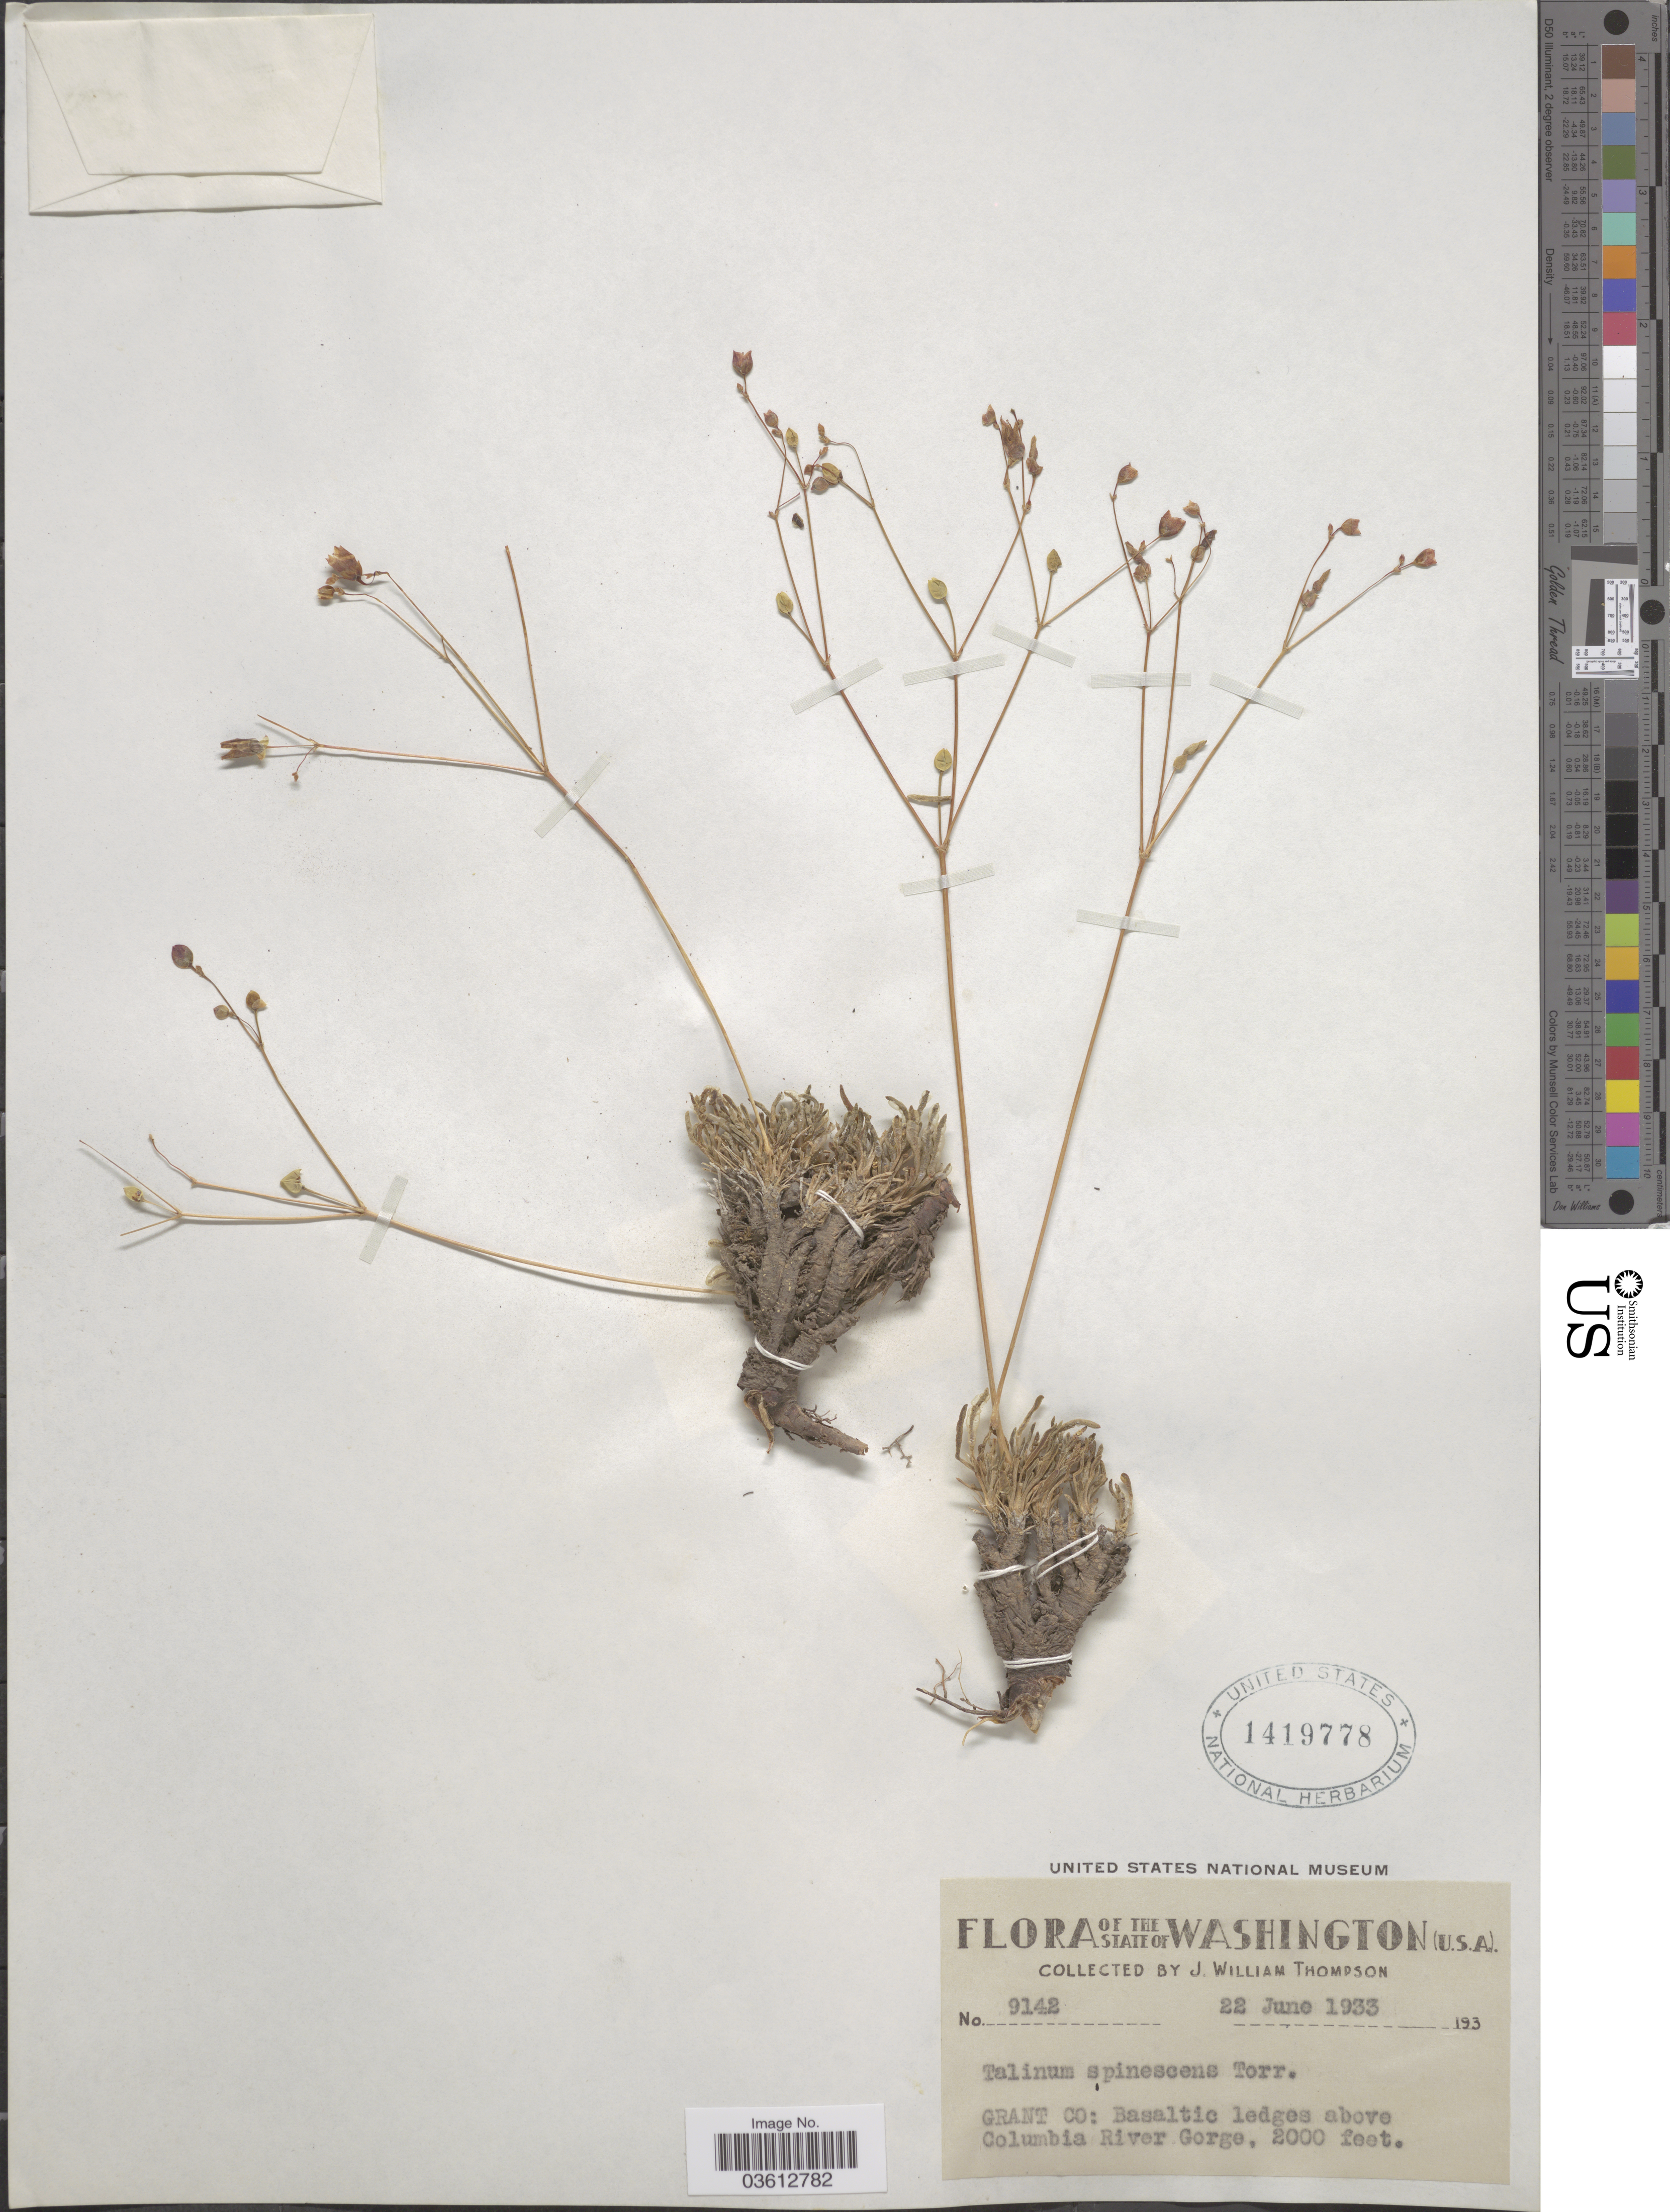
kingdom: Plantae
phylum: Tracheophyta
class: Magnoliopsida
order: Caryophyllales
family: Talinaceae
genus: Talinum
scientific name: Talinum spinescens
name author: Torr.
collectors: J. W. Thompson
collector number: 9142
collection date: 1933-06-22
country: United States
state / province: Washington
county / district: Grant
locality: Grant Co: Basaltic ledges above Columbia River Gorge.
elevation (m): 610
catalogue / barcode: US 1419778